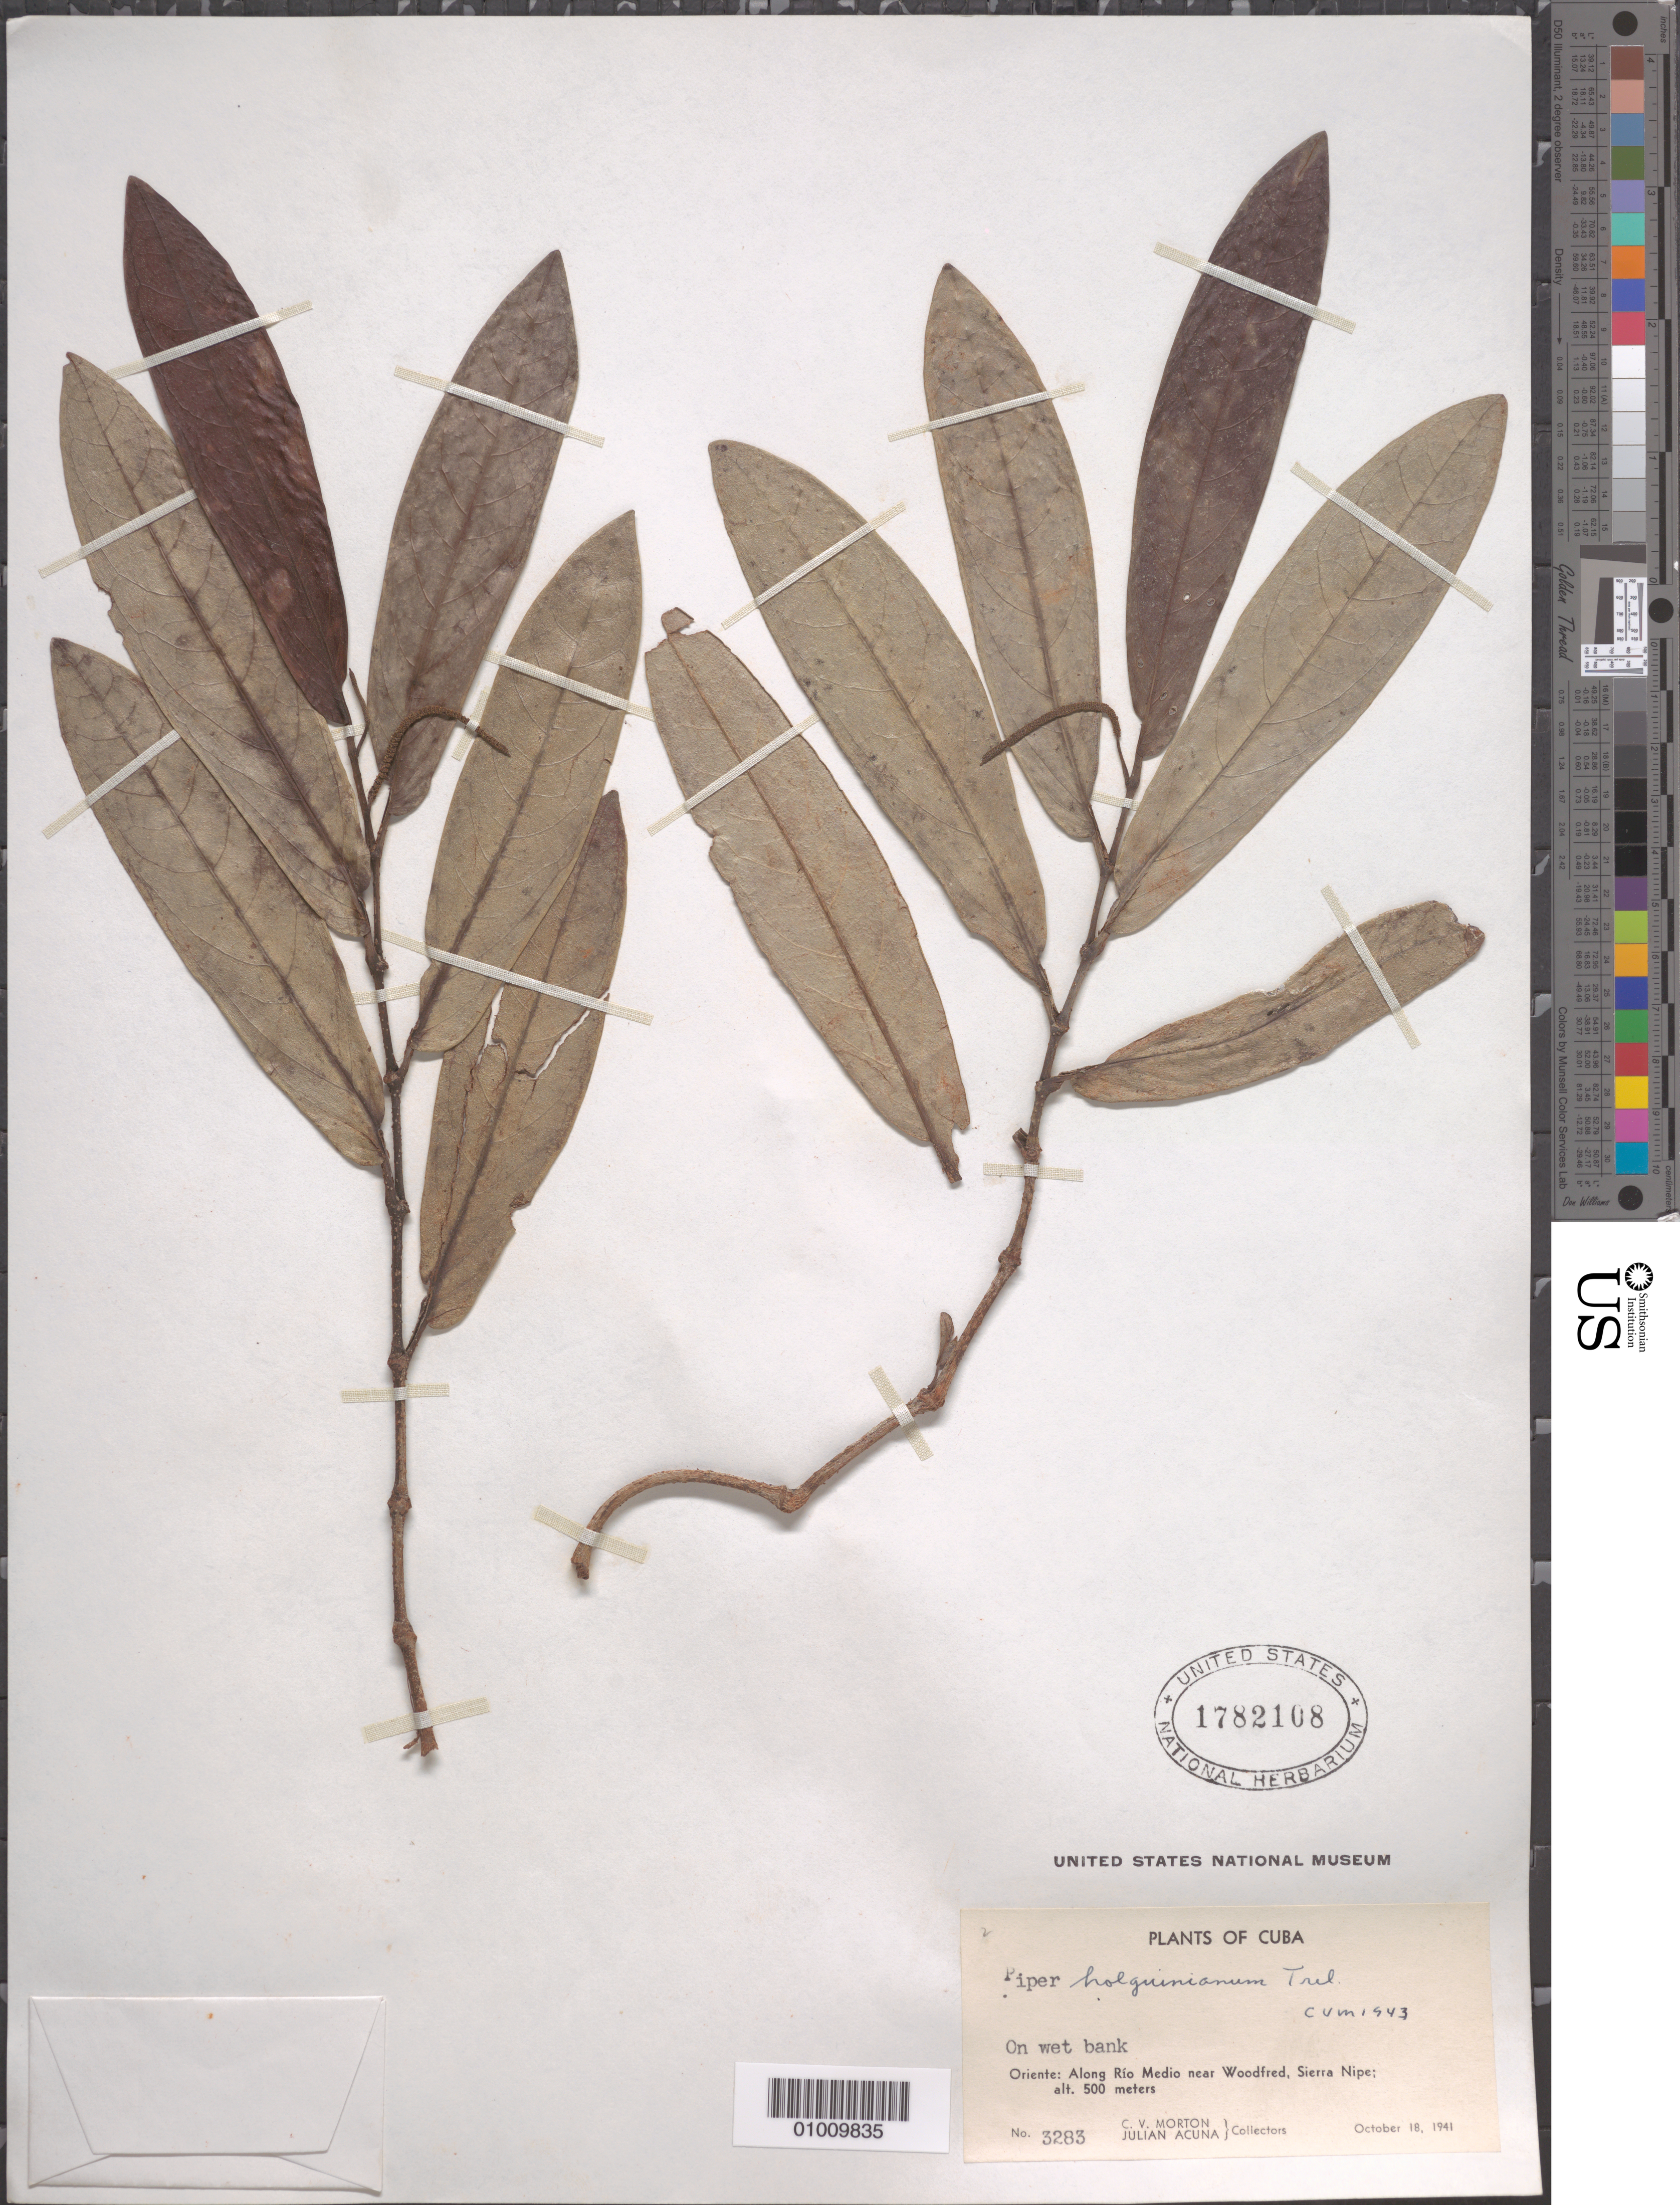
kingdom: Plantae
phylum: Tracheophyta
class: Magnoliopsida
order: Piperales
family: Piperaceae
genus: Piper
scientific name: Piper holguinianum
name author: Trel.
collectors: C. V. Morton & J. Acuña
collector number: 3283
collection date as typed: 18 Oct 1941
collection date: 1941-10-18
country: Cuba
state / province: Holguín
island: Cuba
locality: On wet bank along Rio Medio near Woodfred, Sierra Nipe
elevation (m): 500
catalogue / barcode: US 1782108